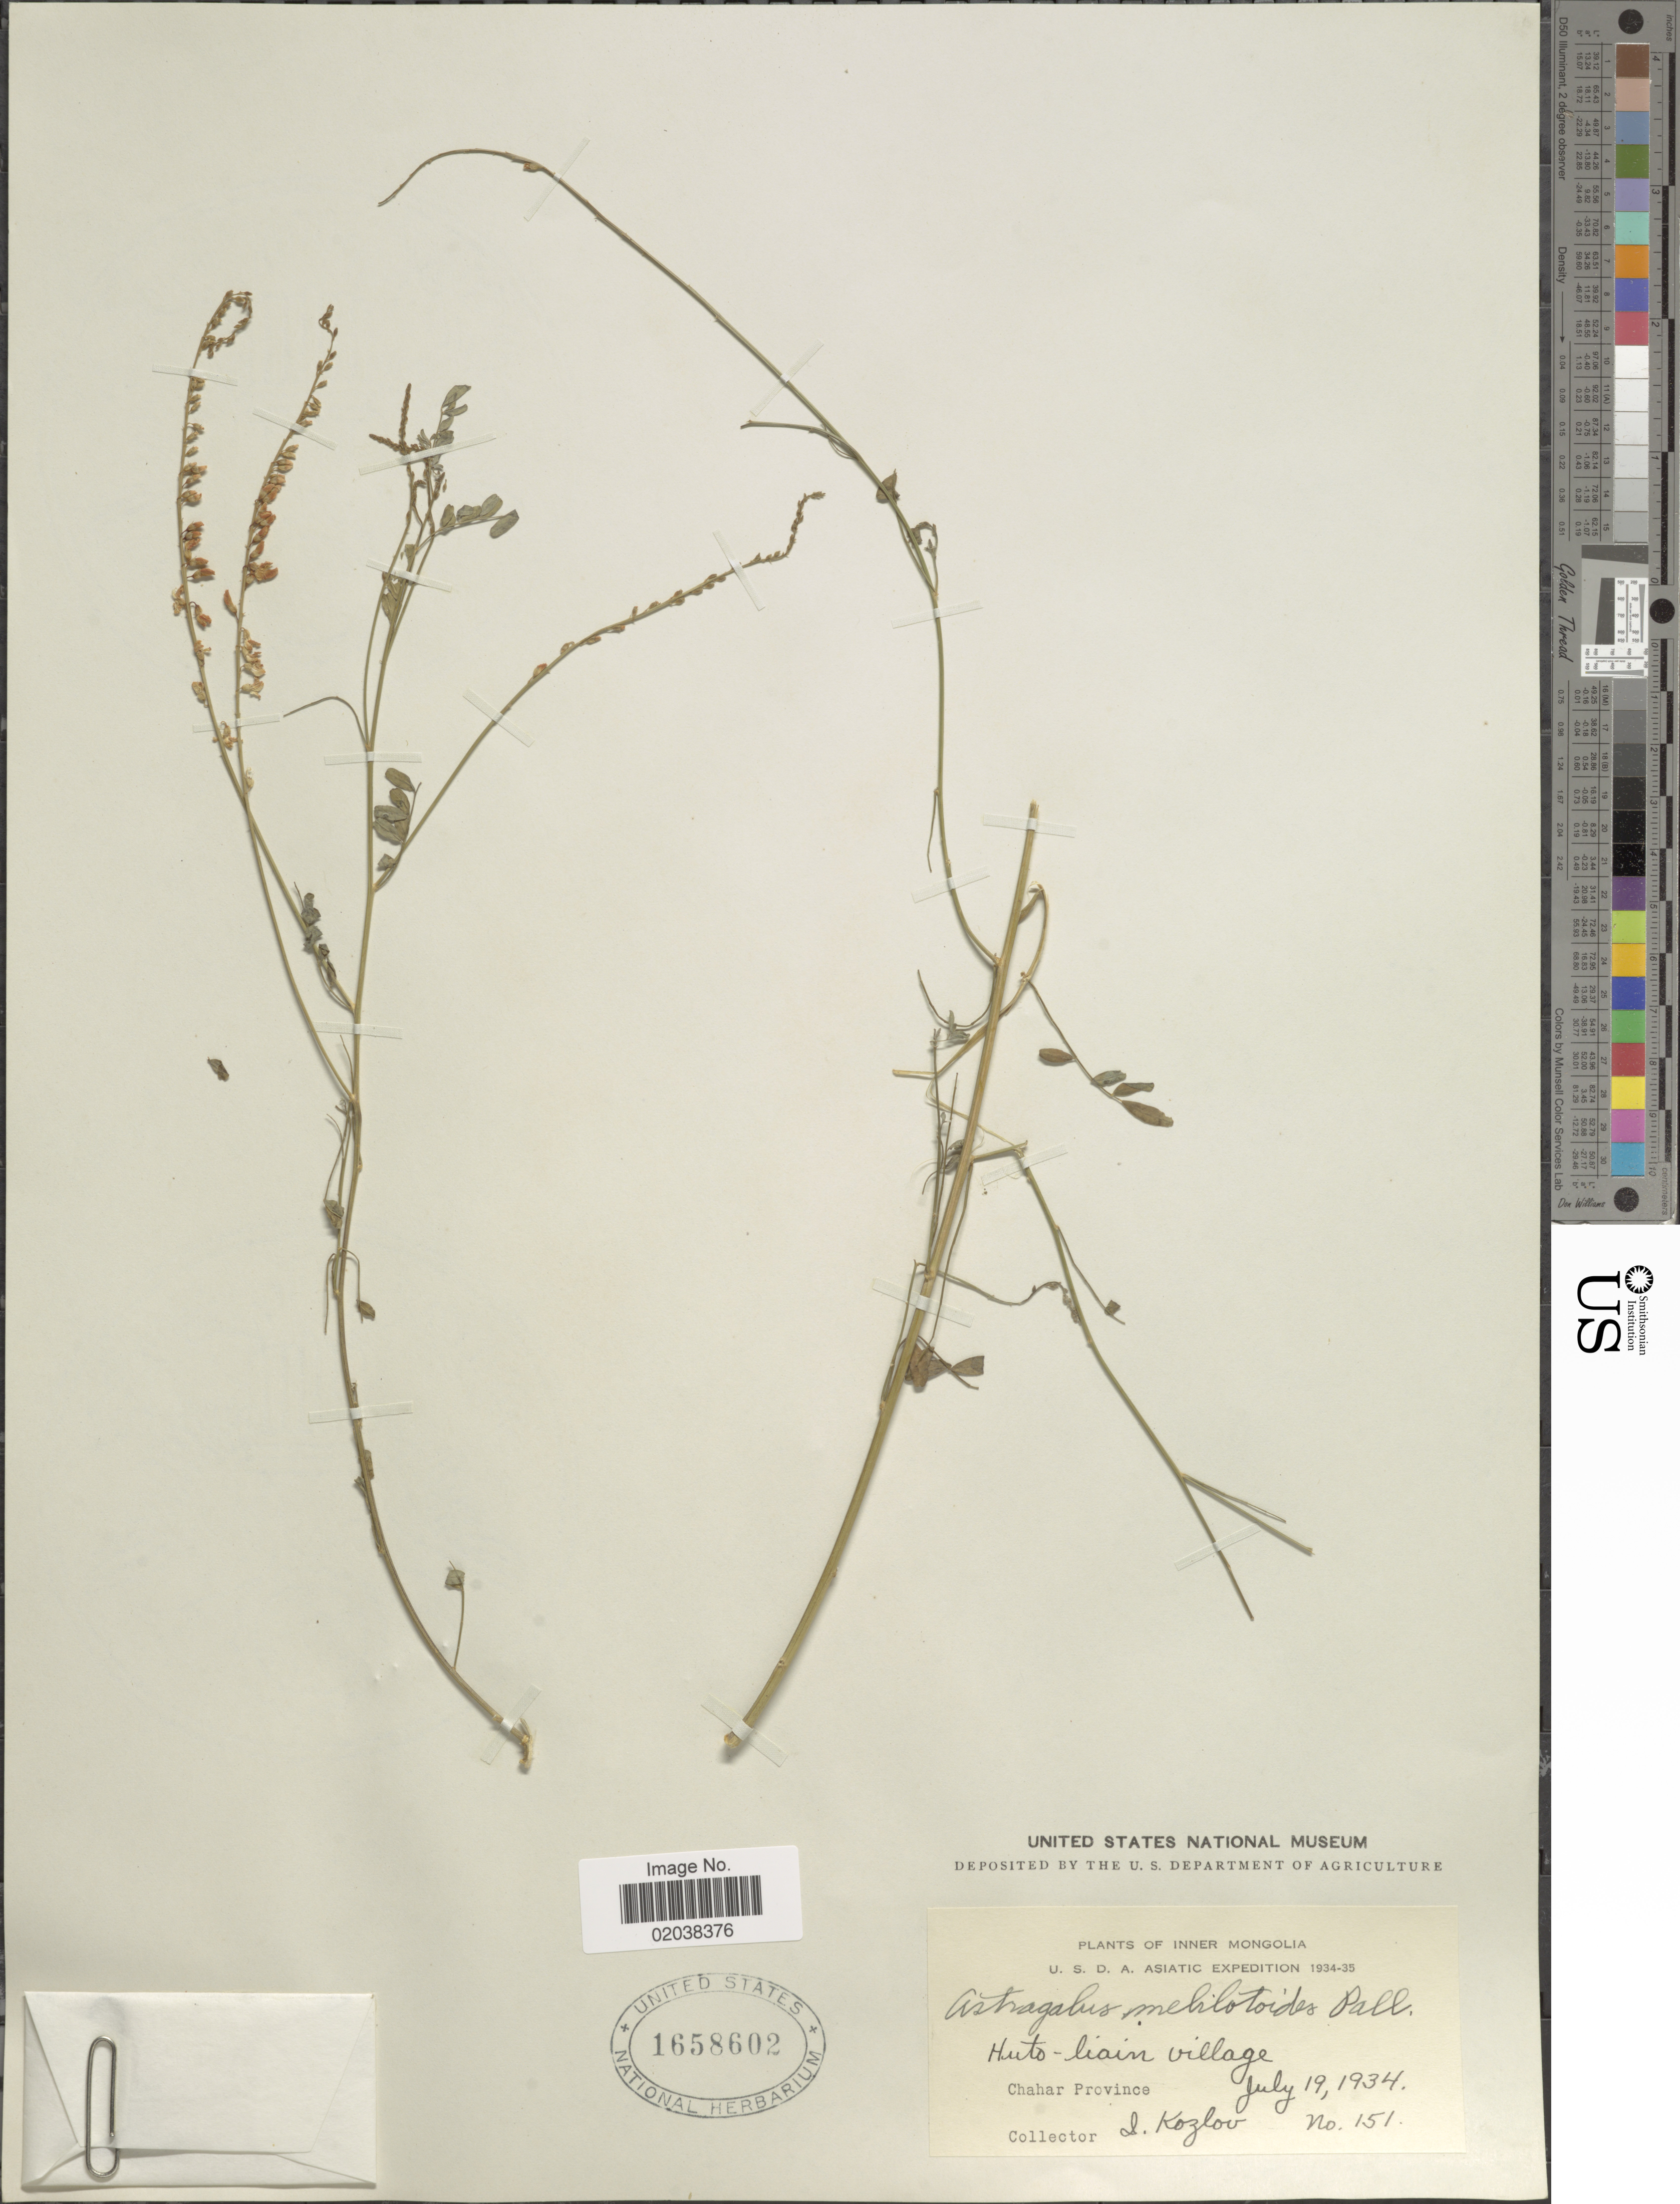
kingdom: Plantae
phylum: Tracheophyta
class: Magnoliopsida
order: Fabales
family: Fabaceae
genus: Astragalus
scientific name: Astragalus melilotoides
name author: Pall.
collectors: I. Kozlov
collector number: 151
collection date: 1934-07-19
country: China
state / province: Nei Monggol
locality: Inner Mongolia. Huto- liain village. Chahar Province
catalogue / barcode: US 1658602